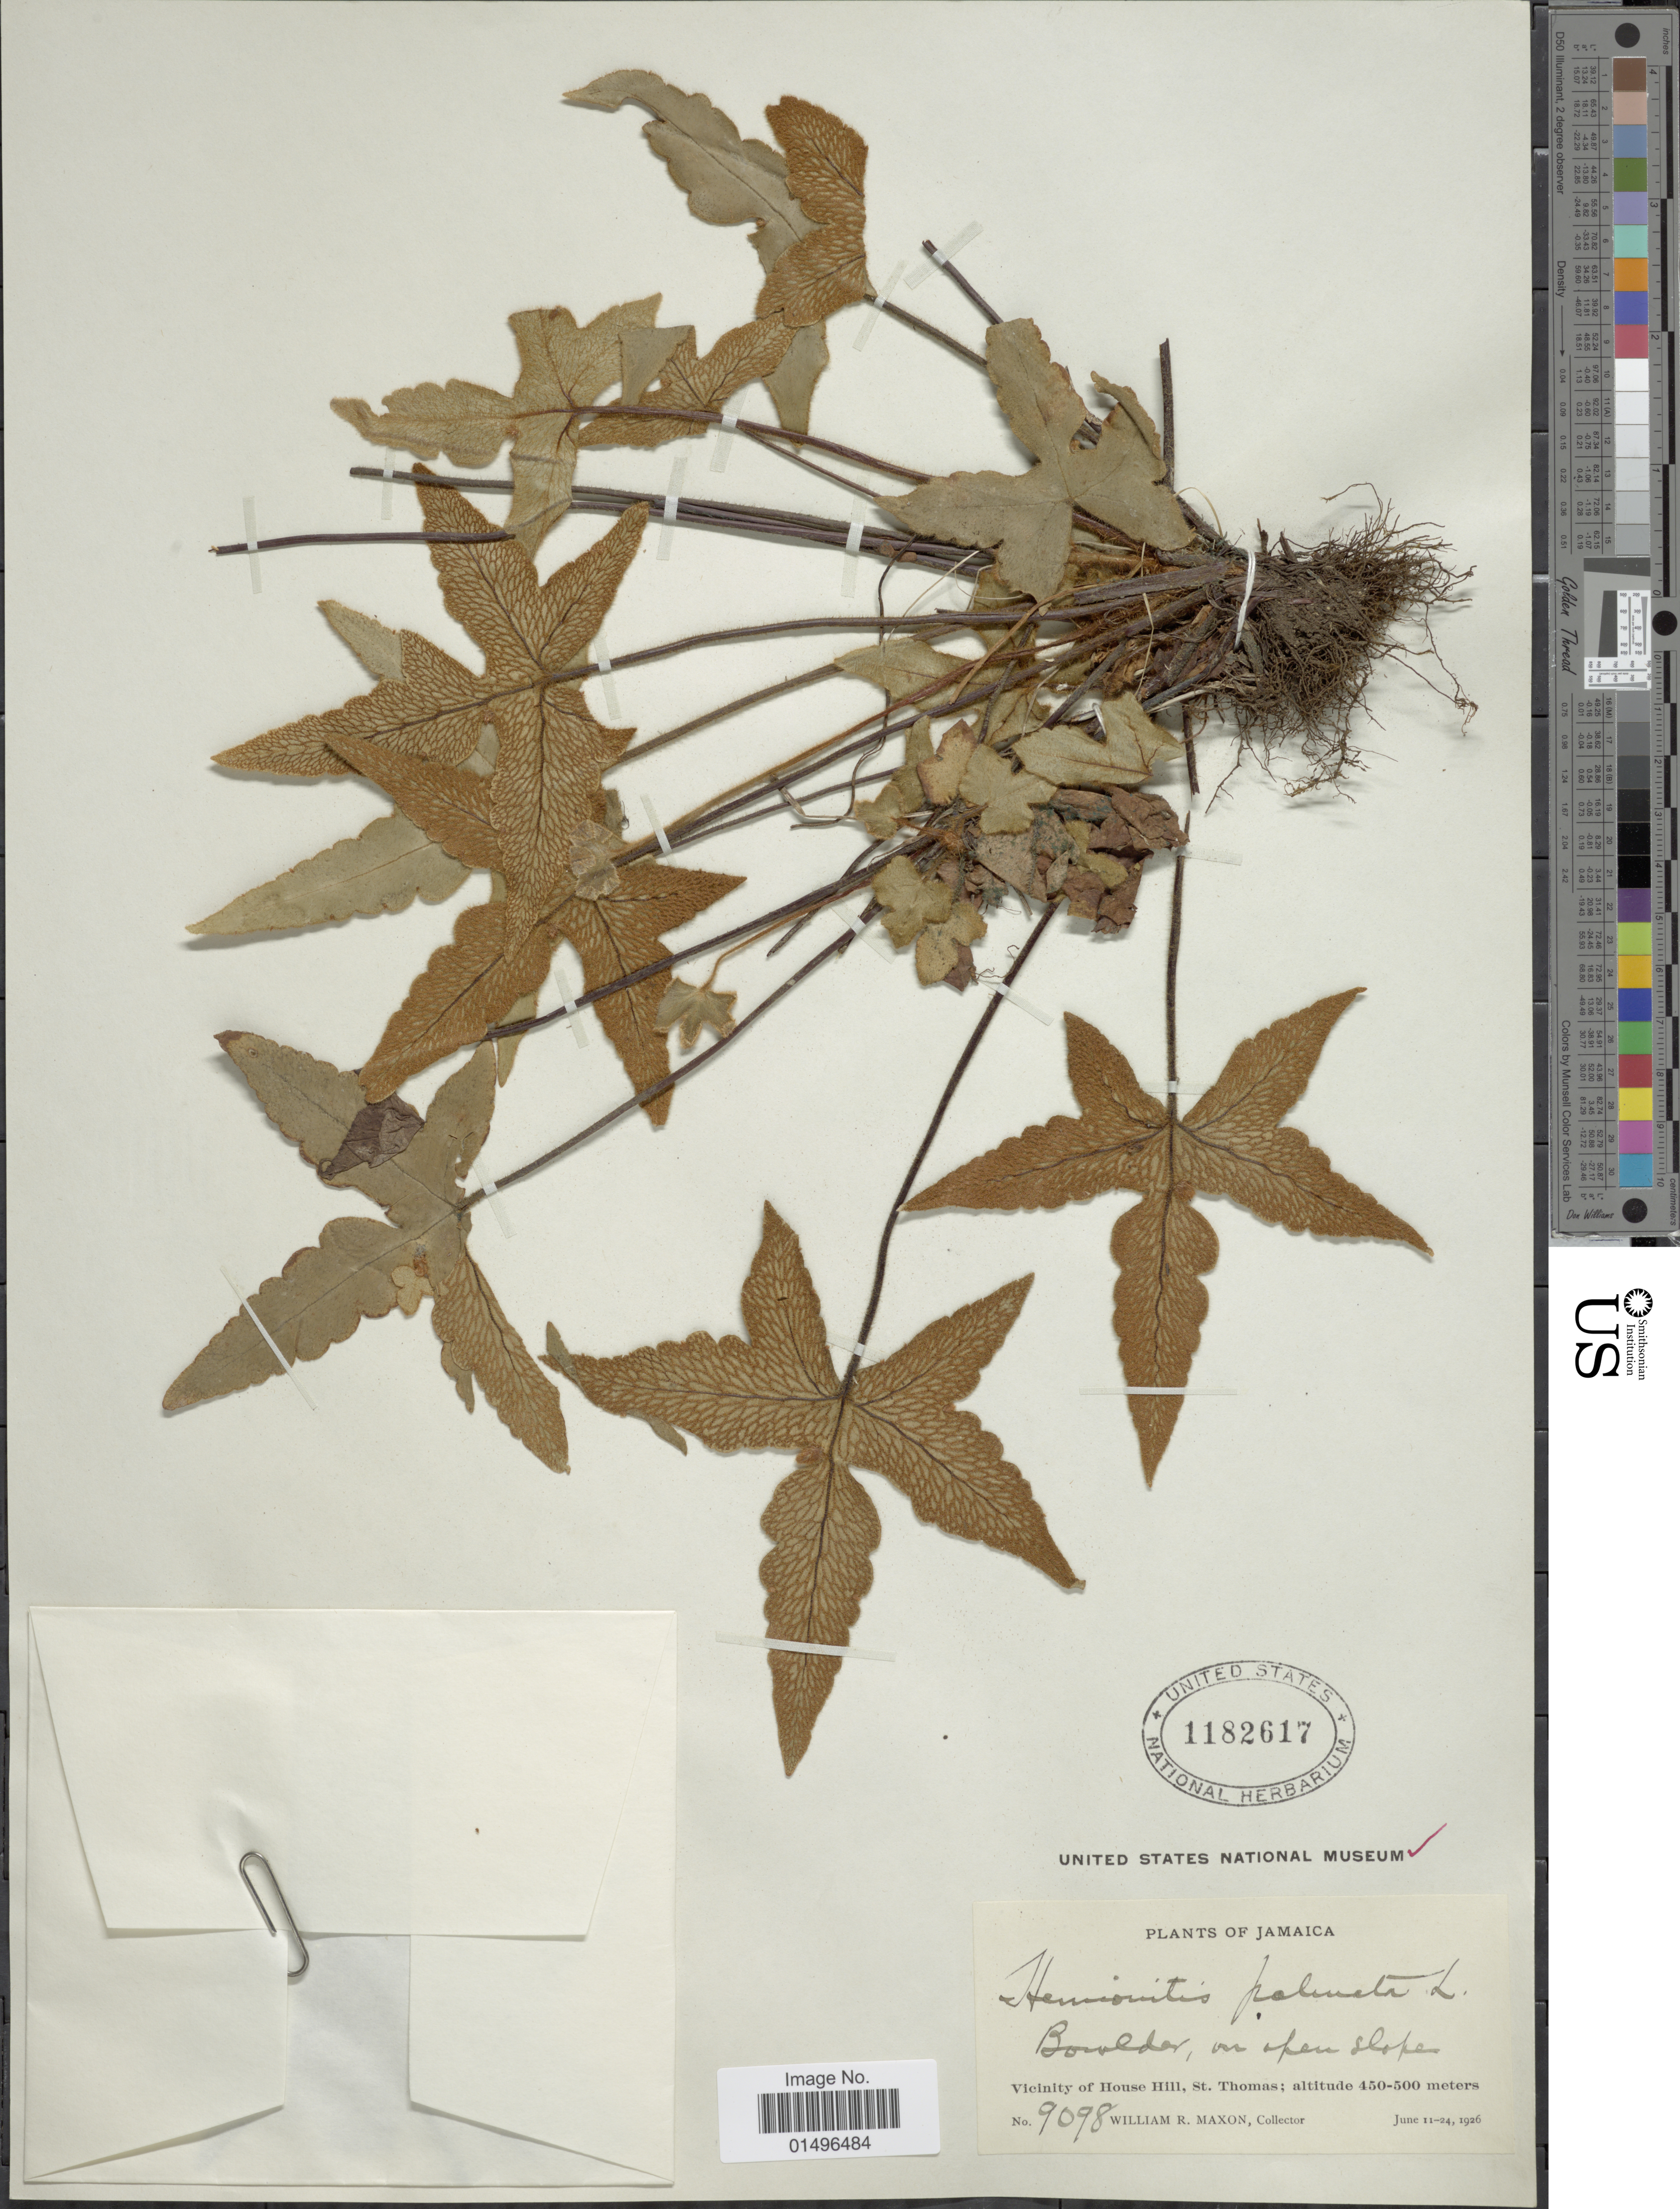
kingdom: Plantae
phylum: Tracheophyta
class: Polypodiopsida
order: Polypodiales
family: Pteridaceae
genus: Hemionitis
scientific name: Hemionitis palmata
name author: L.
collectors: W. R. Maxon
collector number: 9098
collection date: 1926-06-11/1926-06-24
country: Jamaica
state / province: Saint Thomas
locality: Jamaica, Vicinity of House Hill, St. Thomas.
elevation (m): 450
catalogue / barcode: US 1182617